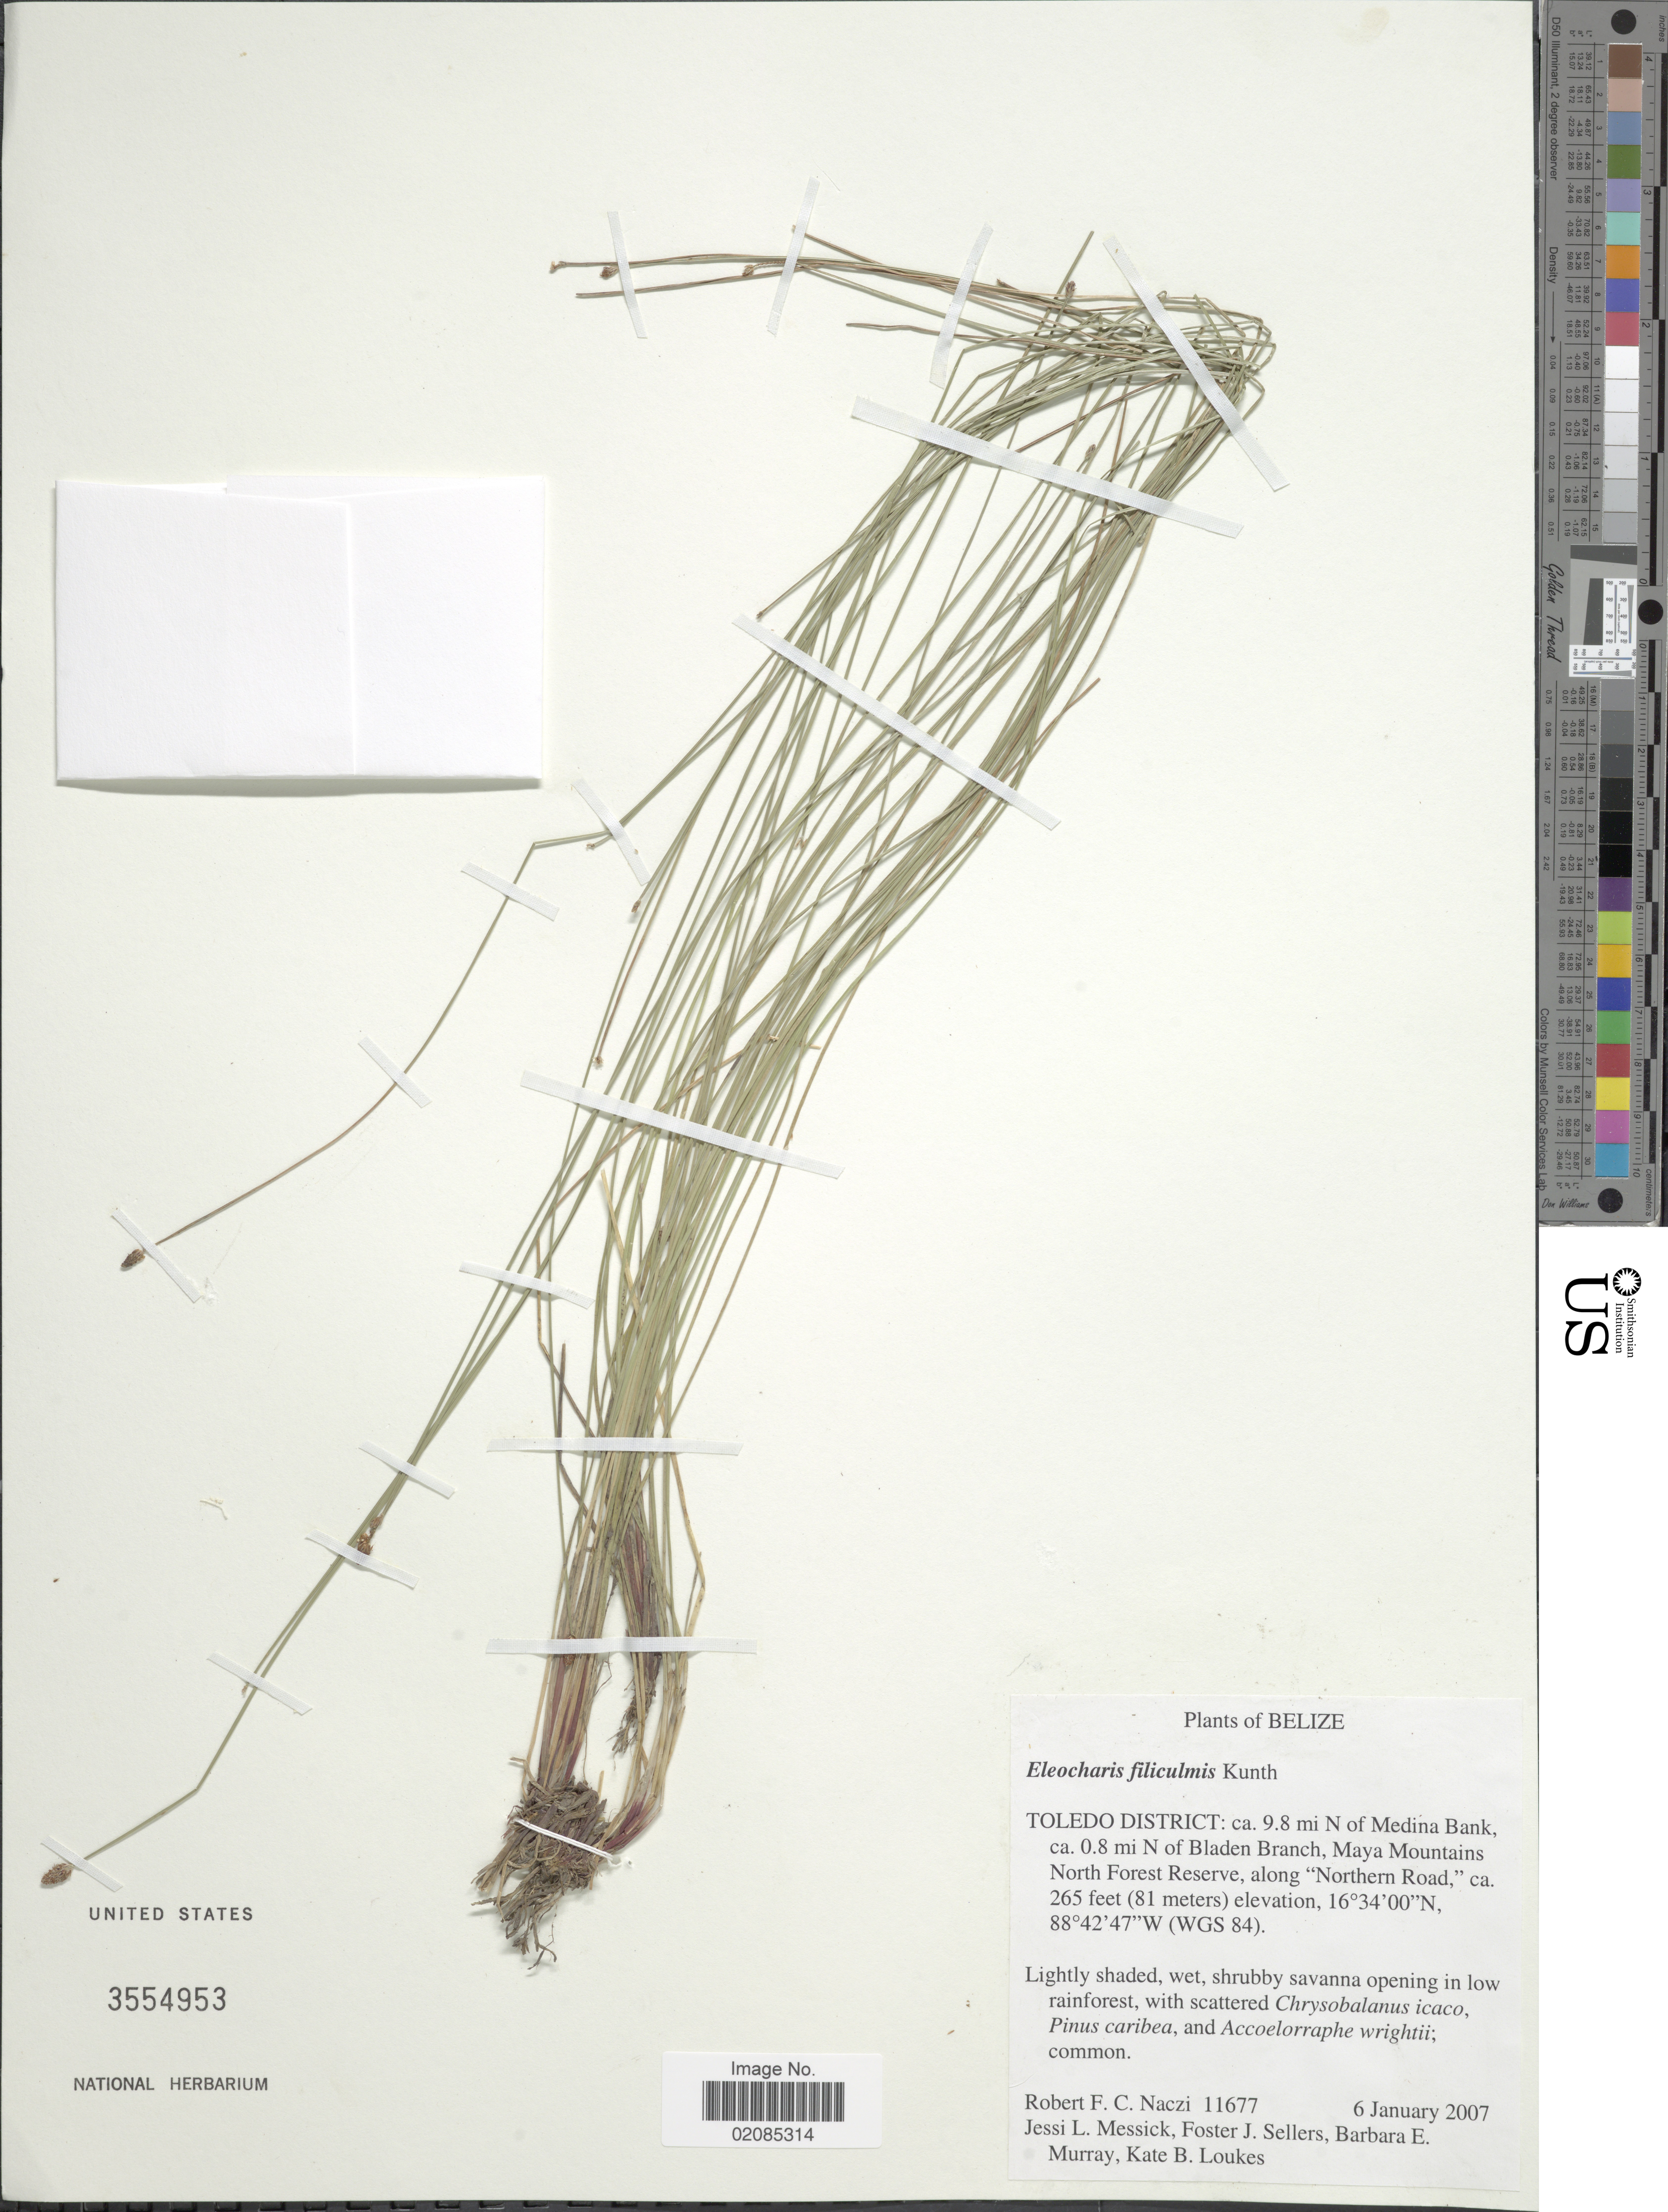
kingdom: Plantae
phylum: Tracheophyta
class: Liliopsida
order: Poales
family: Cyperaceae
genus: Eleocharis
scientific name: Eleocharis filiculmis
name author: Kunth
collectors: R. F. C. Naczi, J. Messick, F. Sellers, B. Murray & K. Loukes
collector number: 11677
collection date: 2007-01-06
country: Belize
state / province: Toledo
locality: Toledo District: ca. 9.8 mi N of Medina Bank, ca. 0.8 mi N of Bladen Branch, along "Northern Road"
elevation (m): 81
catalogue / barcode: US 3554953